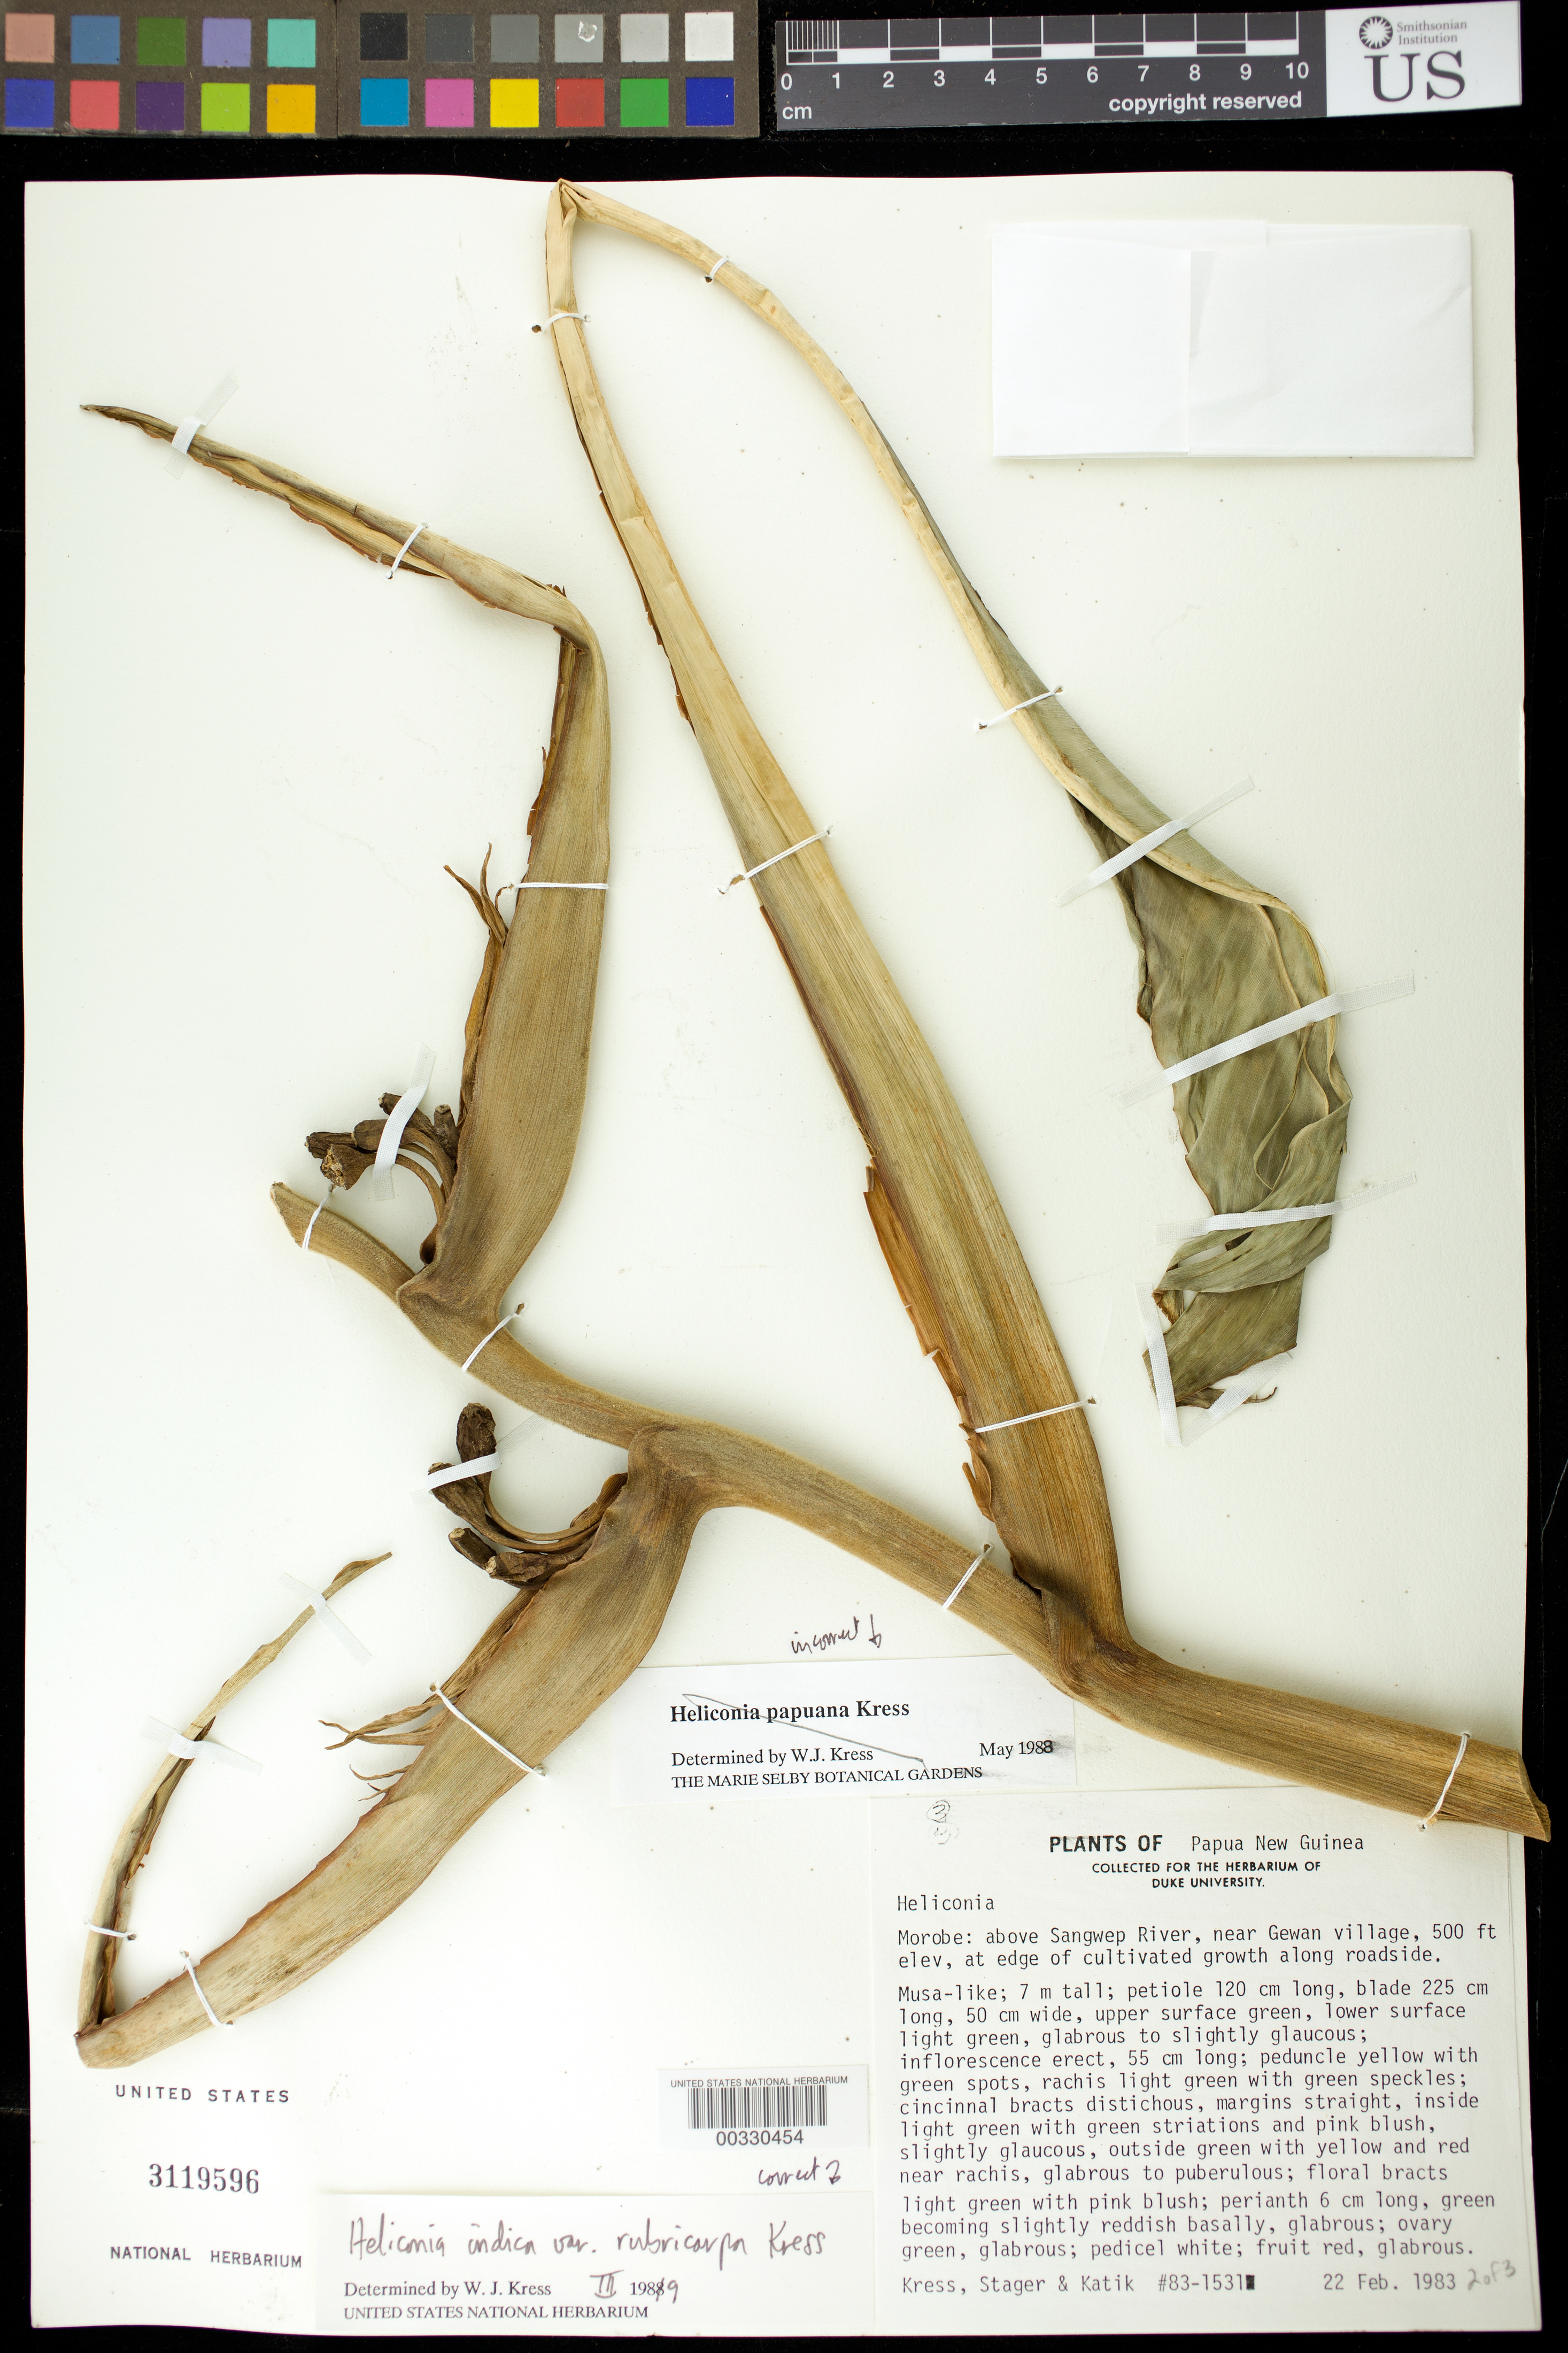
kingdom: Plantae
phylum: Tracheophyta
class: Liliopsida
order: Zingiberales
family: Heliconiaceae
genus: Heliconia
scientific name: Heliconia indica var. rubricarpa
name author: W.J. Kress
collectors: W. J. Kress, C. Stager & P. Katik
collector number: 83-1531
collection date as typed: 22 Feb 1983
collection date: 1983-02-22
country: Papua New Guinea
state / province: Morobe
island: New Guinea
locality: Morobe, above sangwep river, near gewan village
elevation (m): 152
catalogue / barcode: US 3119596